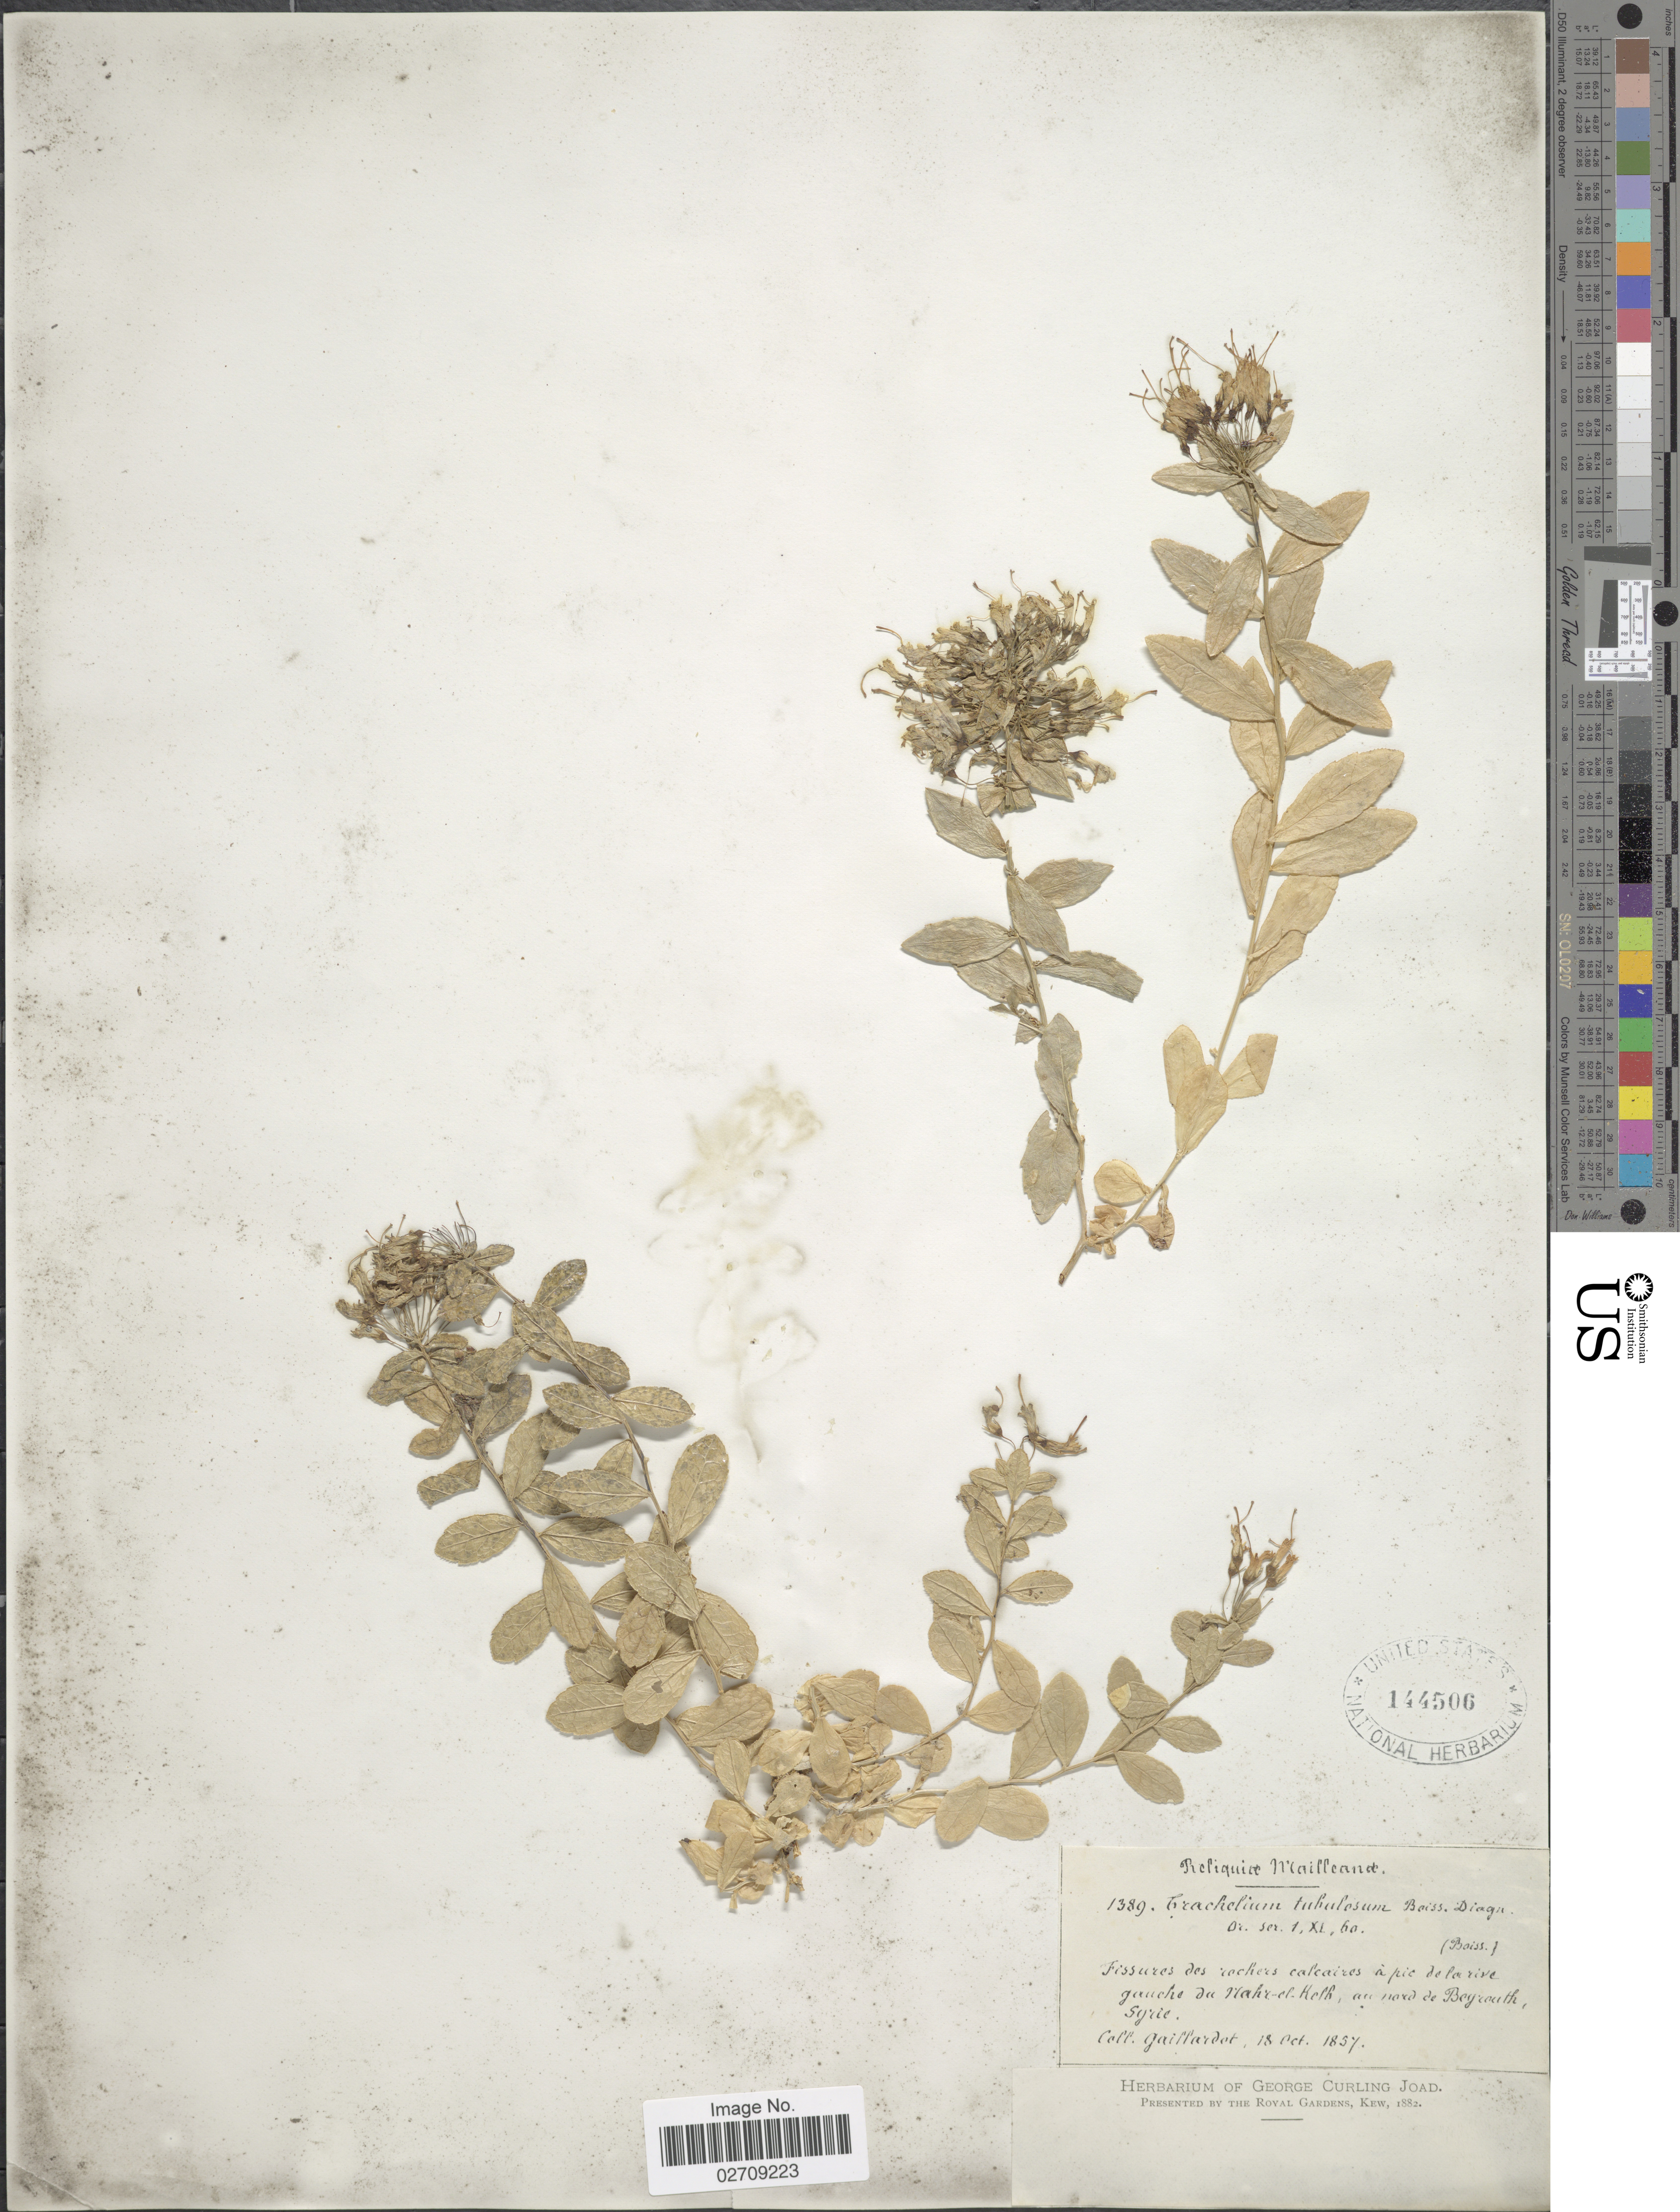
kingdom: Plantae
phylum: Tracheophyta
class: Magnoliopsida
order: Asterales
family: Campanulaceae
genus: Trachelium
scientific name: Trachelium tubulosum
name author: Boiss.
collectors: Gaillardot, --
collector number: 1389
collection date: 1857-10-13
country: Lebanon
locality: Fissures des rochers calcaires a pic de la rive gauche du Mahr-el-Kelb, au nord de Beyrouth [interpreted]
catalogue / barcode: US 144506